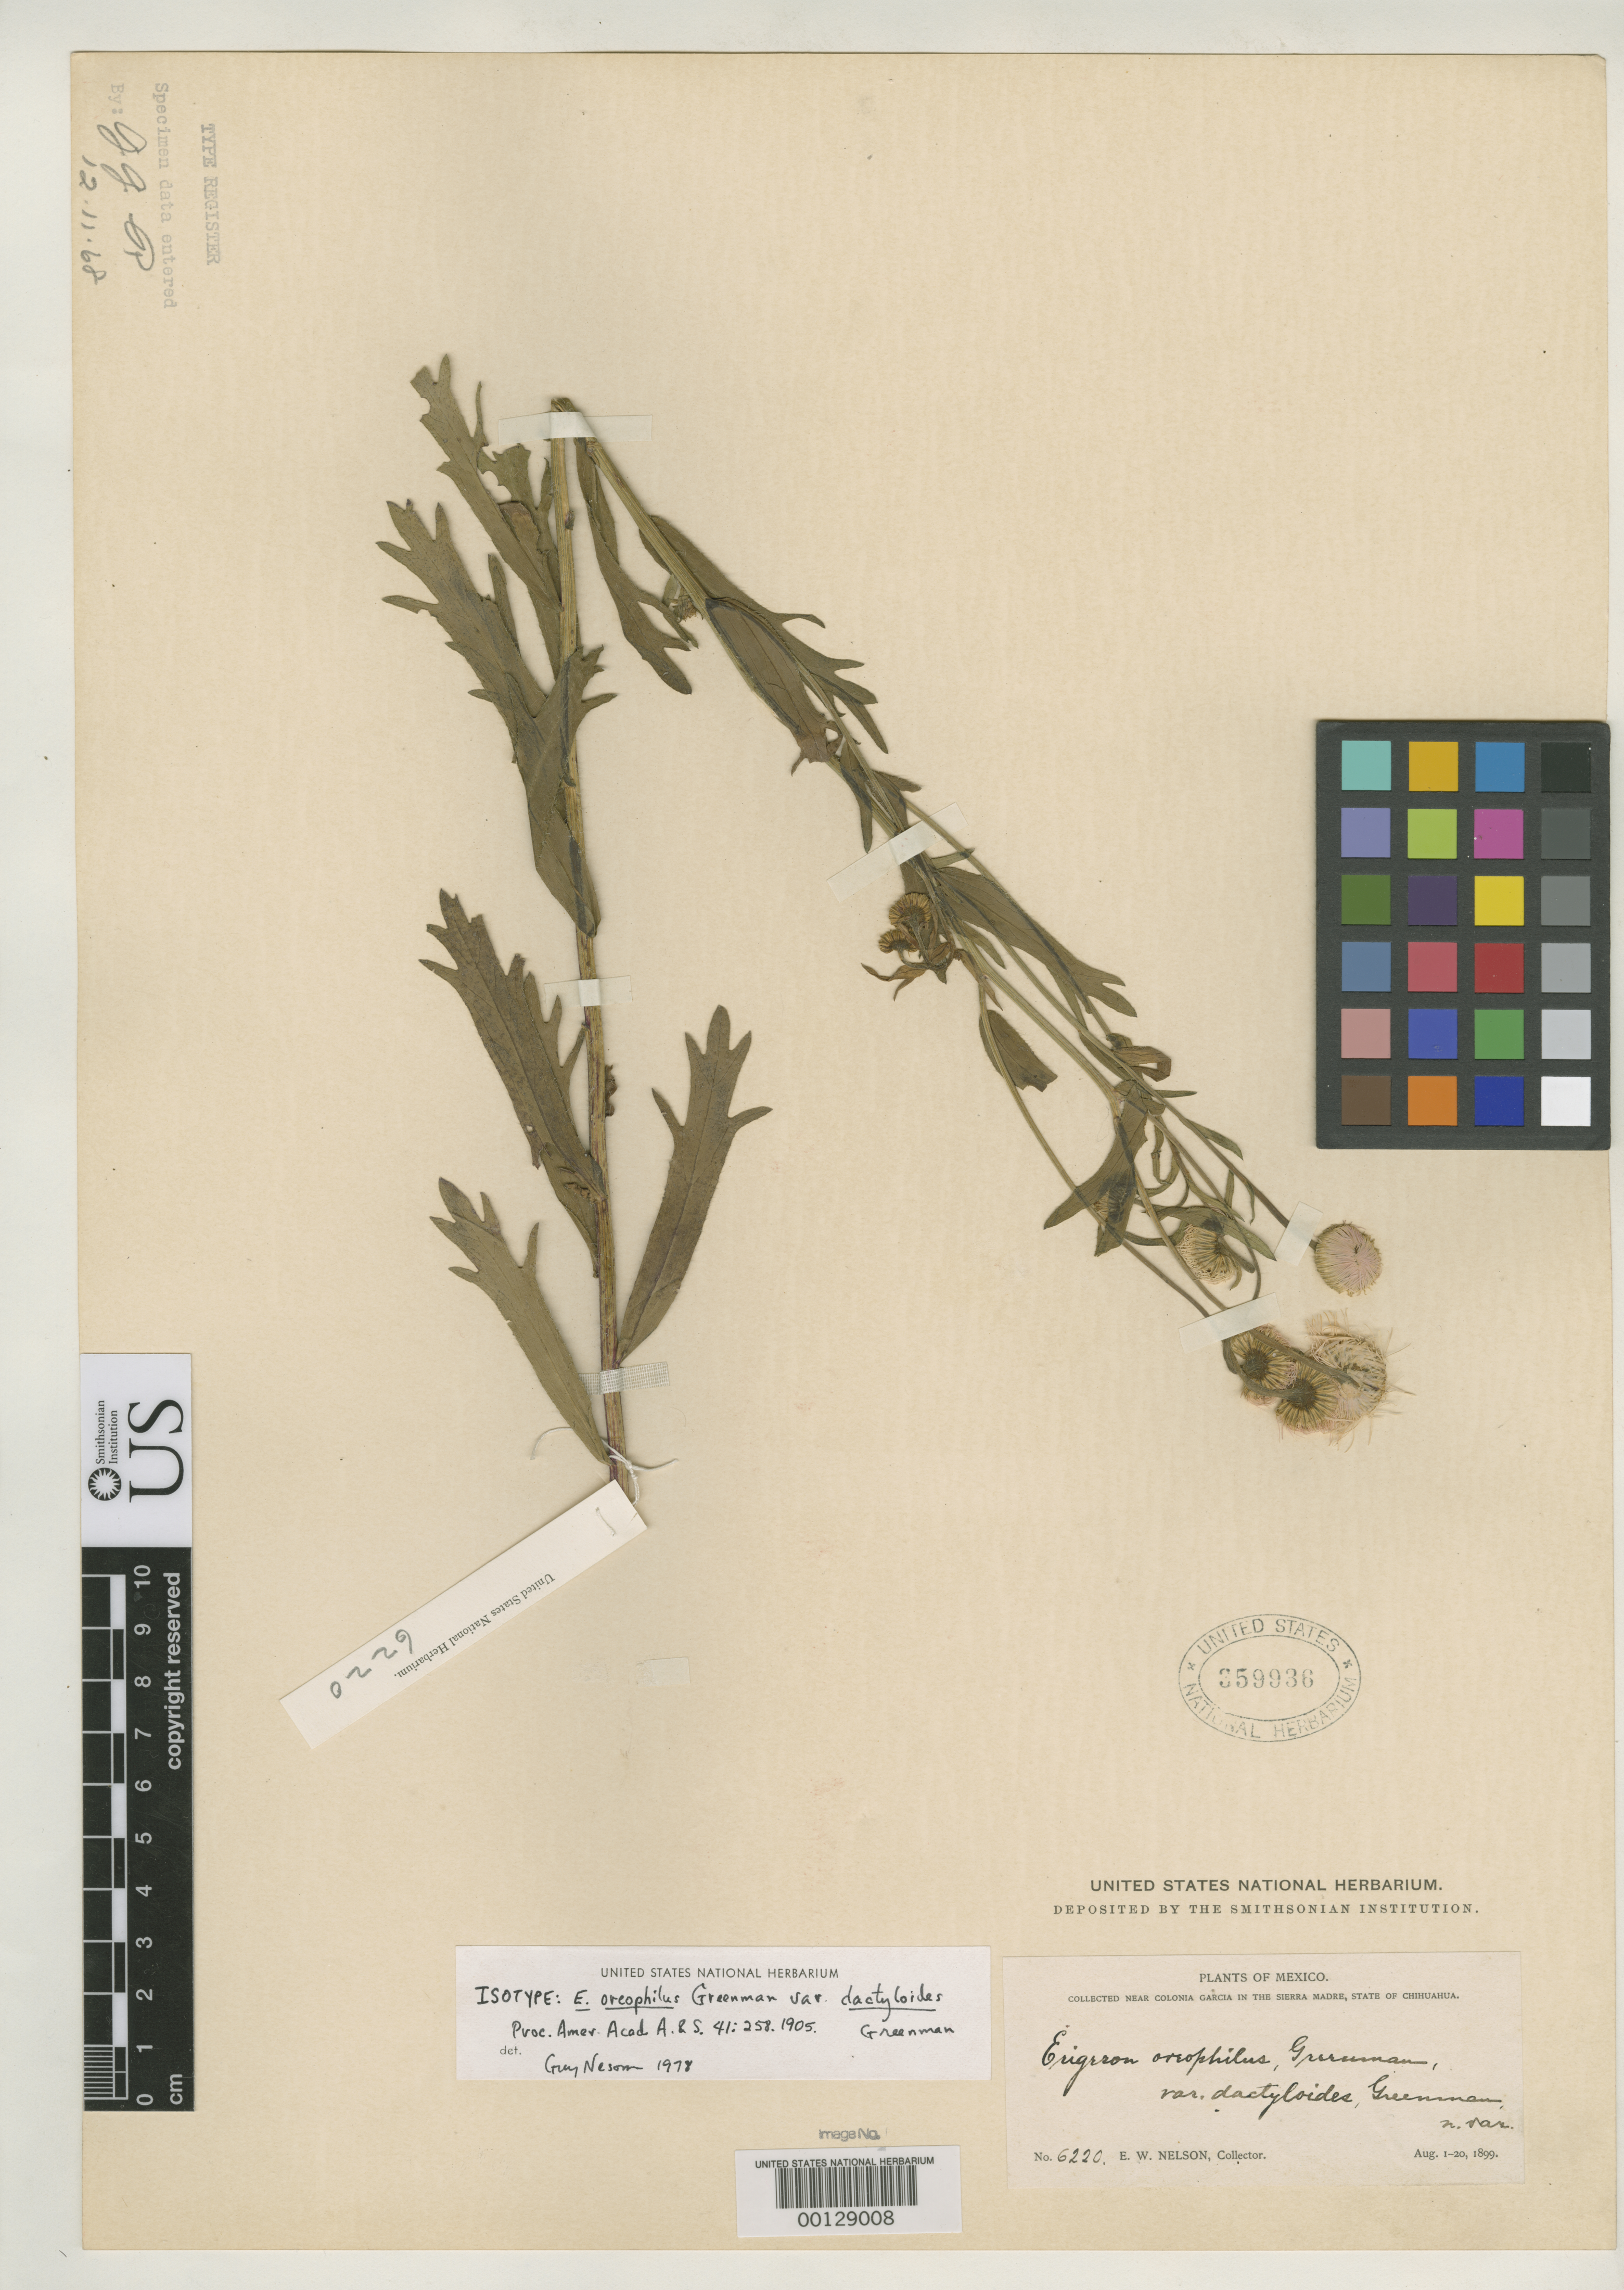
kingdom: Plantae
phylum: Tracheophyta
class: Magnoliopsida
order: Asterales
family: Asteraceae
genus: Erigeron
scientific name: Erigeron oreophilus var. dactyloides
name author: Greenm.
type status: Type Collection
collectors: E. W. Nelson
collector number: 6220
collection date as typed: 01 Aug 1899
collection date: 1899-08-01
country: Mexico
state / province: Chihuahua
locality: Near Colonia Garcia, Sierra Madres.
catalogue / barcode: US 359936